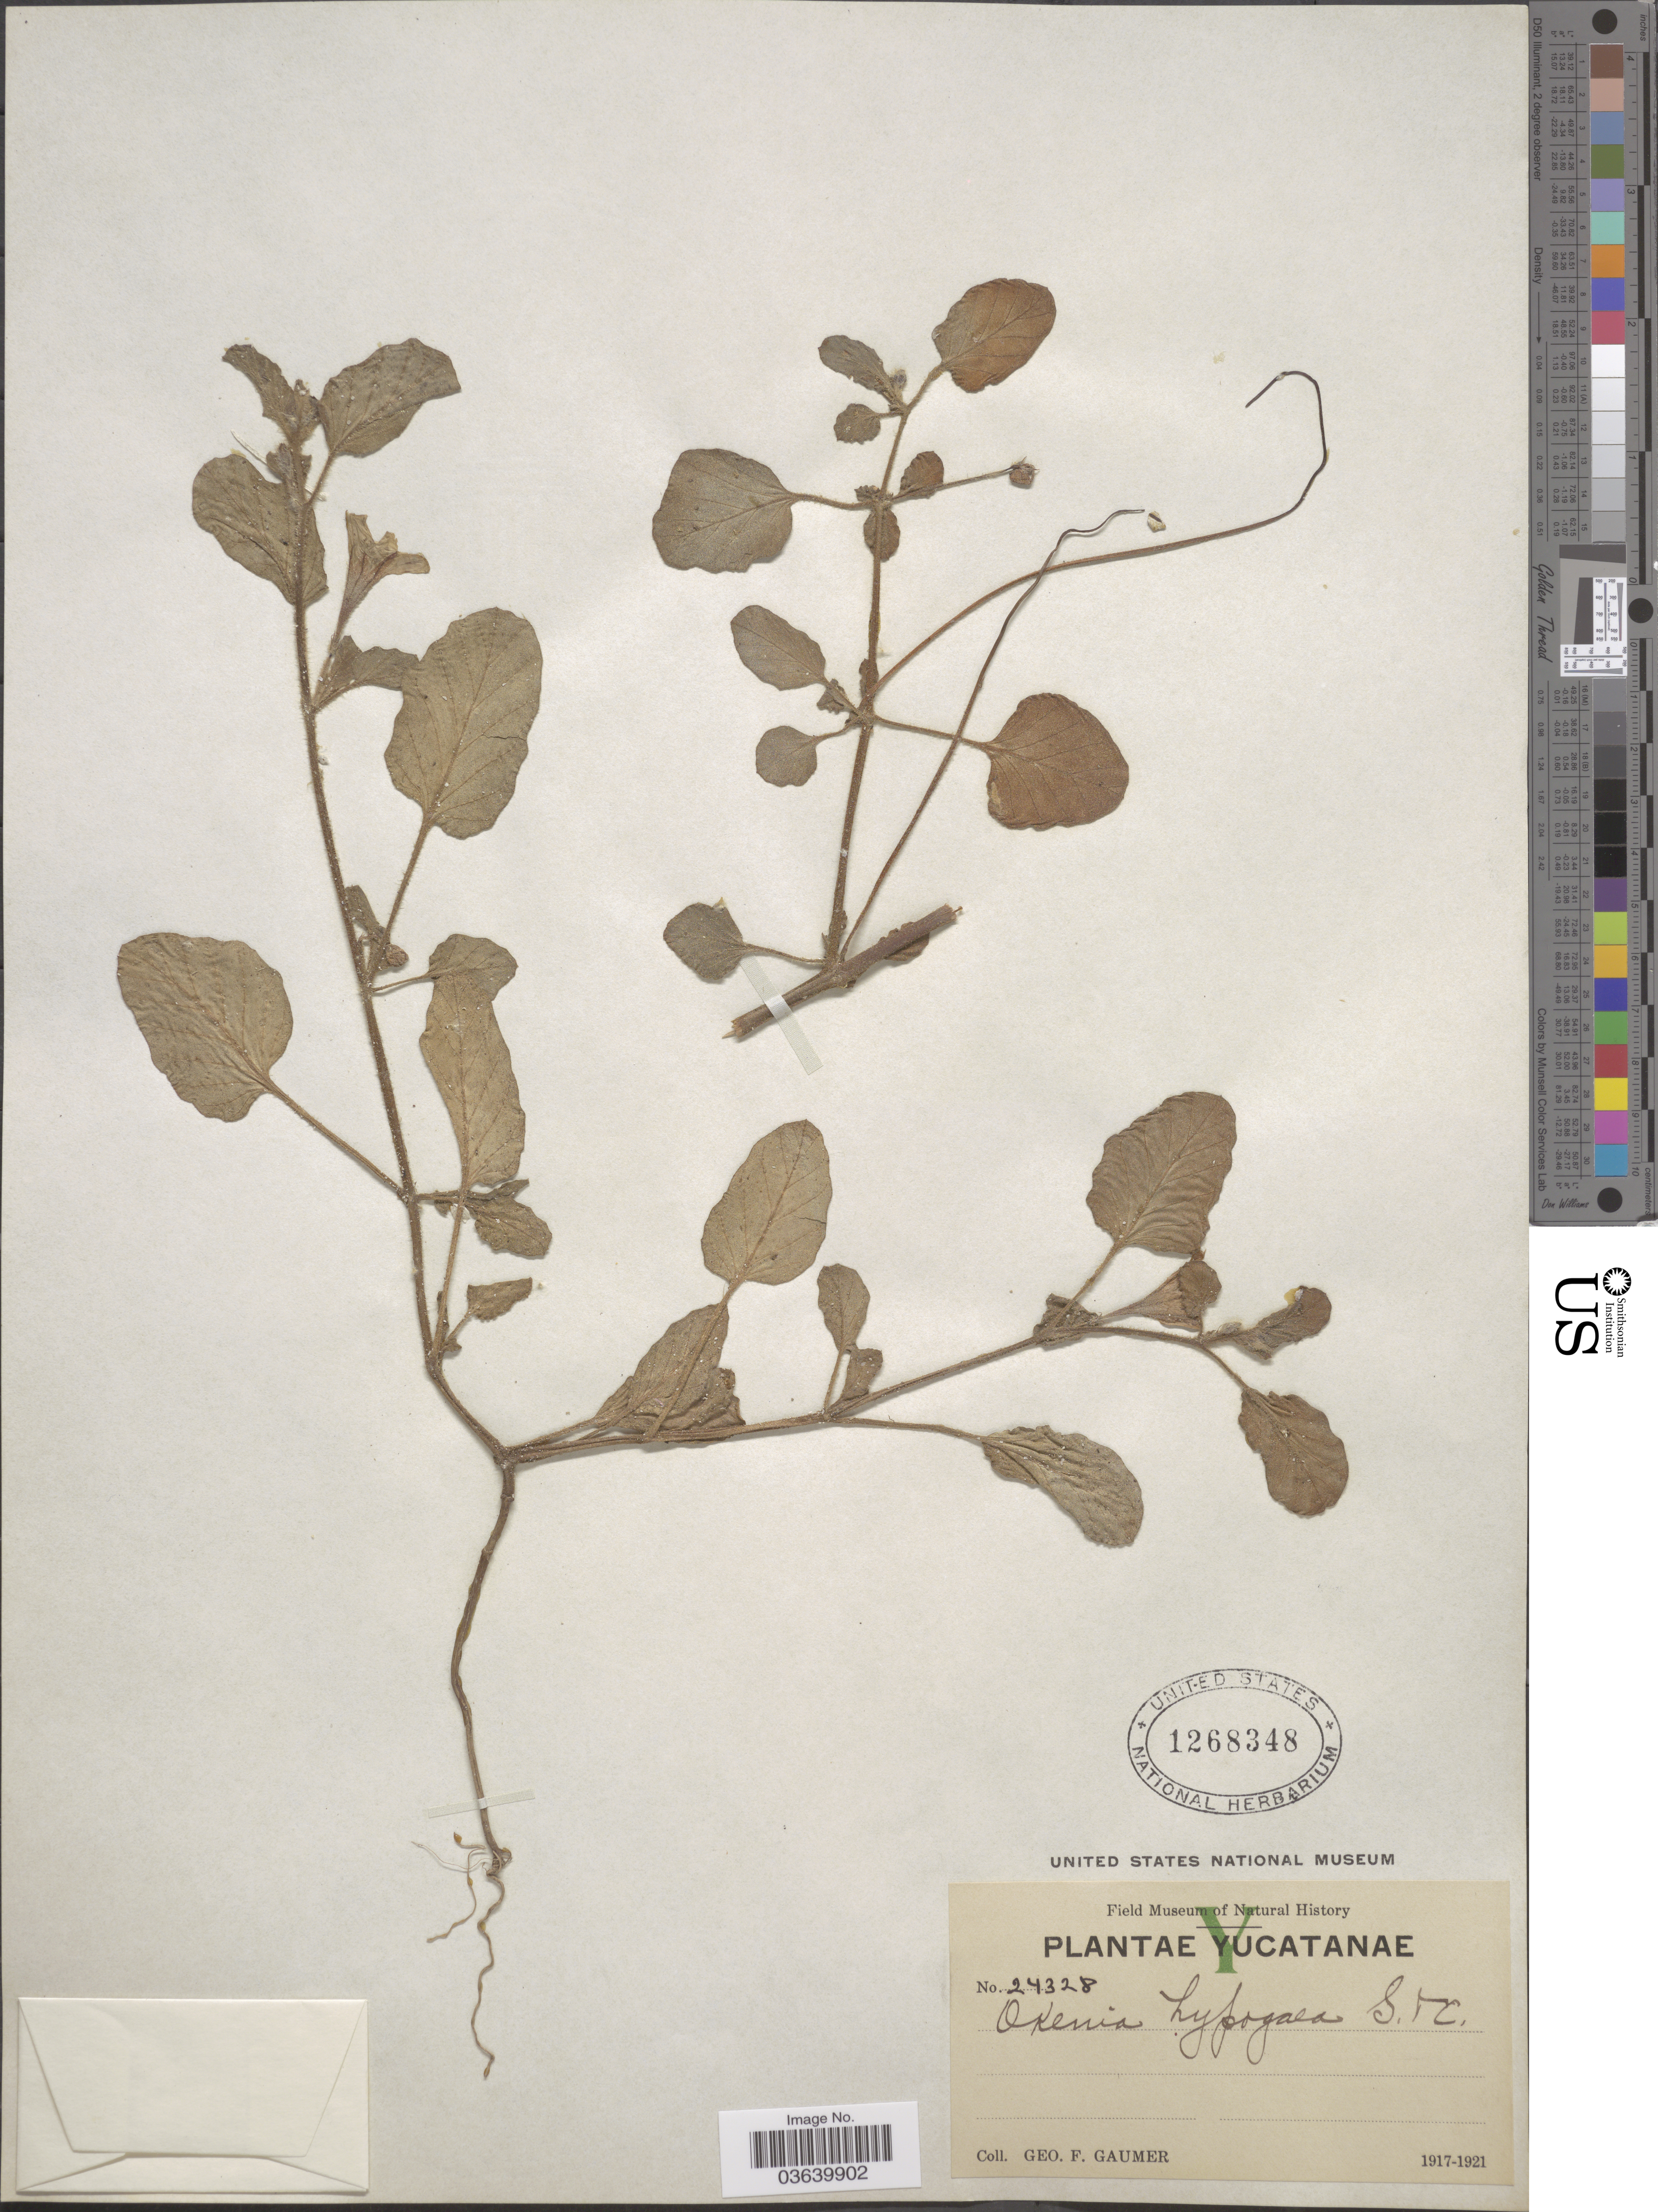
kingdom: Plantae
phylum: Tracheophyta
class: Magnoliopsida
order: Caryophyllales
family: Nyctaginaceae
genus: Okenia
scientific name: Okenia hypogaea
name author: Schltdl. & Cham.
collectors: G. F. Gaumer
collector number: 24328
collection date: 1917/1921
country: Mexico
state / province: Yucatán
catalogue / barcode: US 1268348